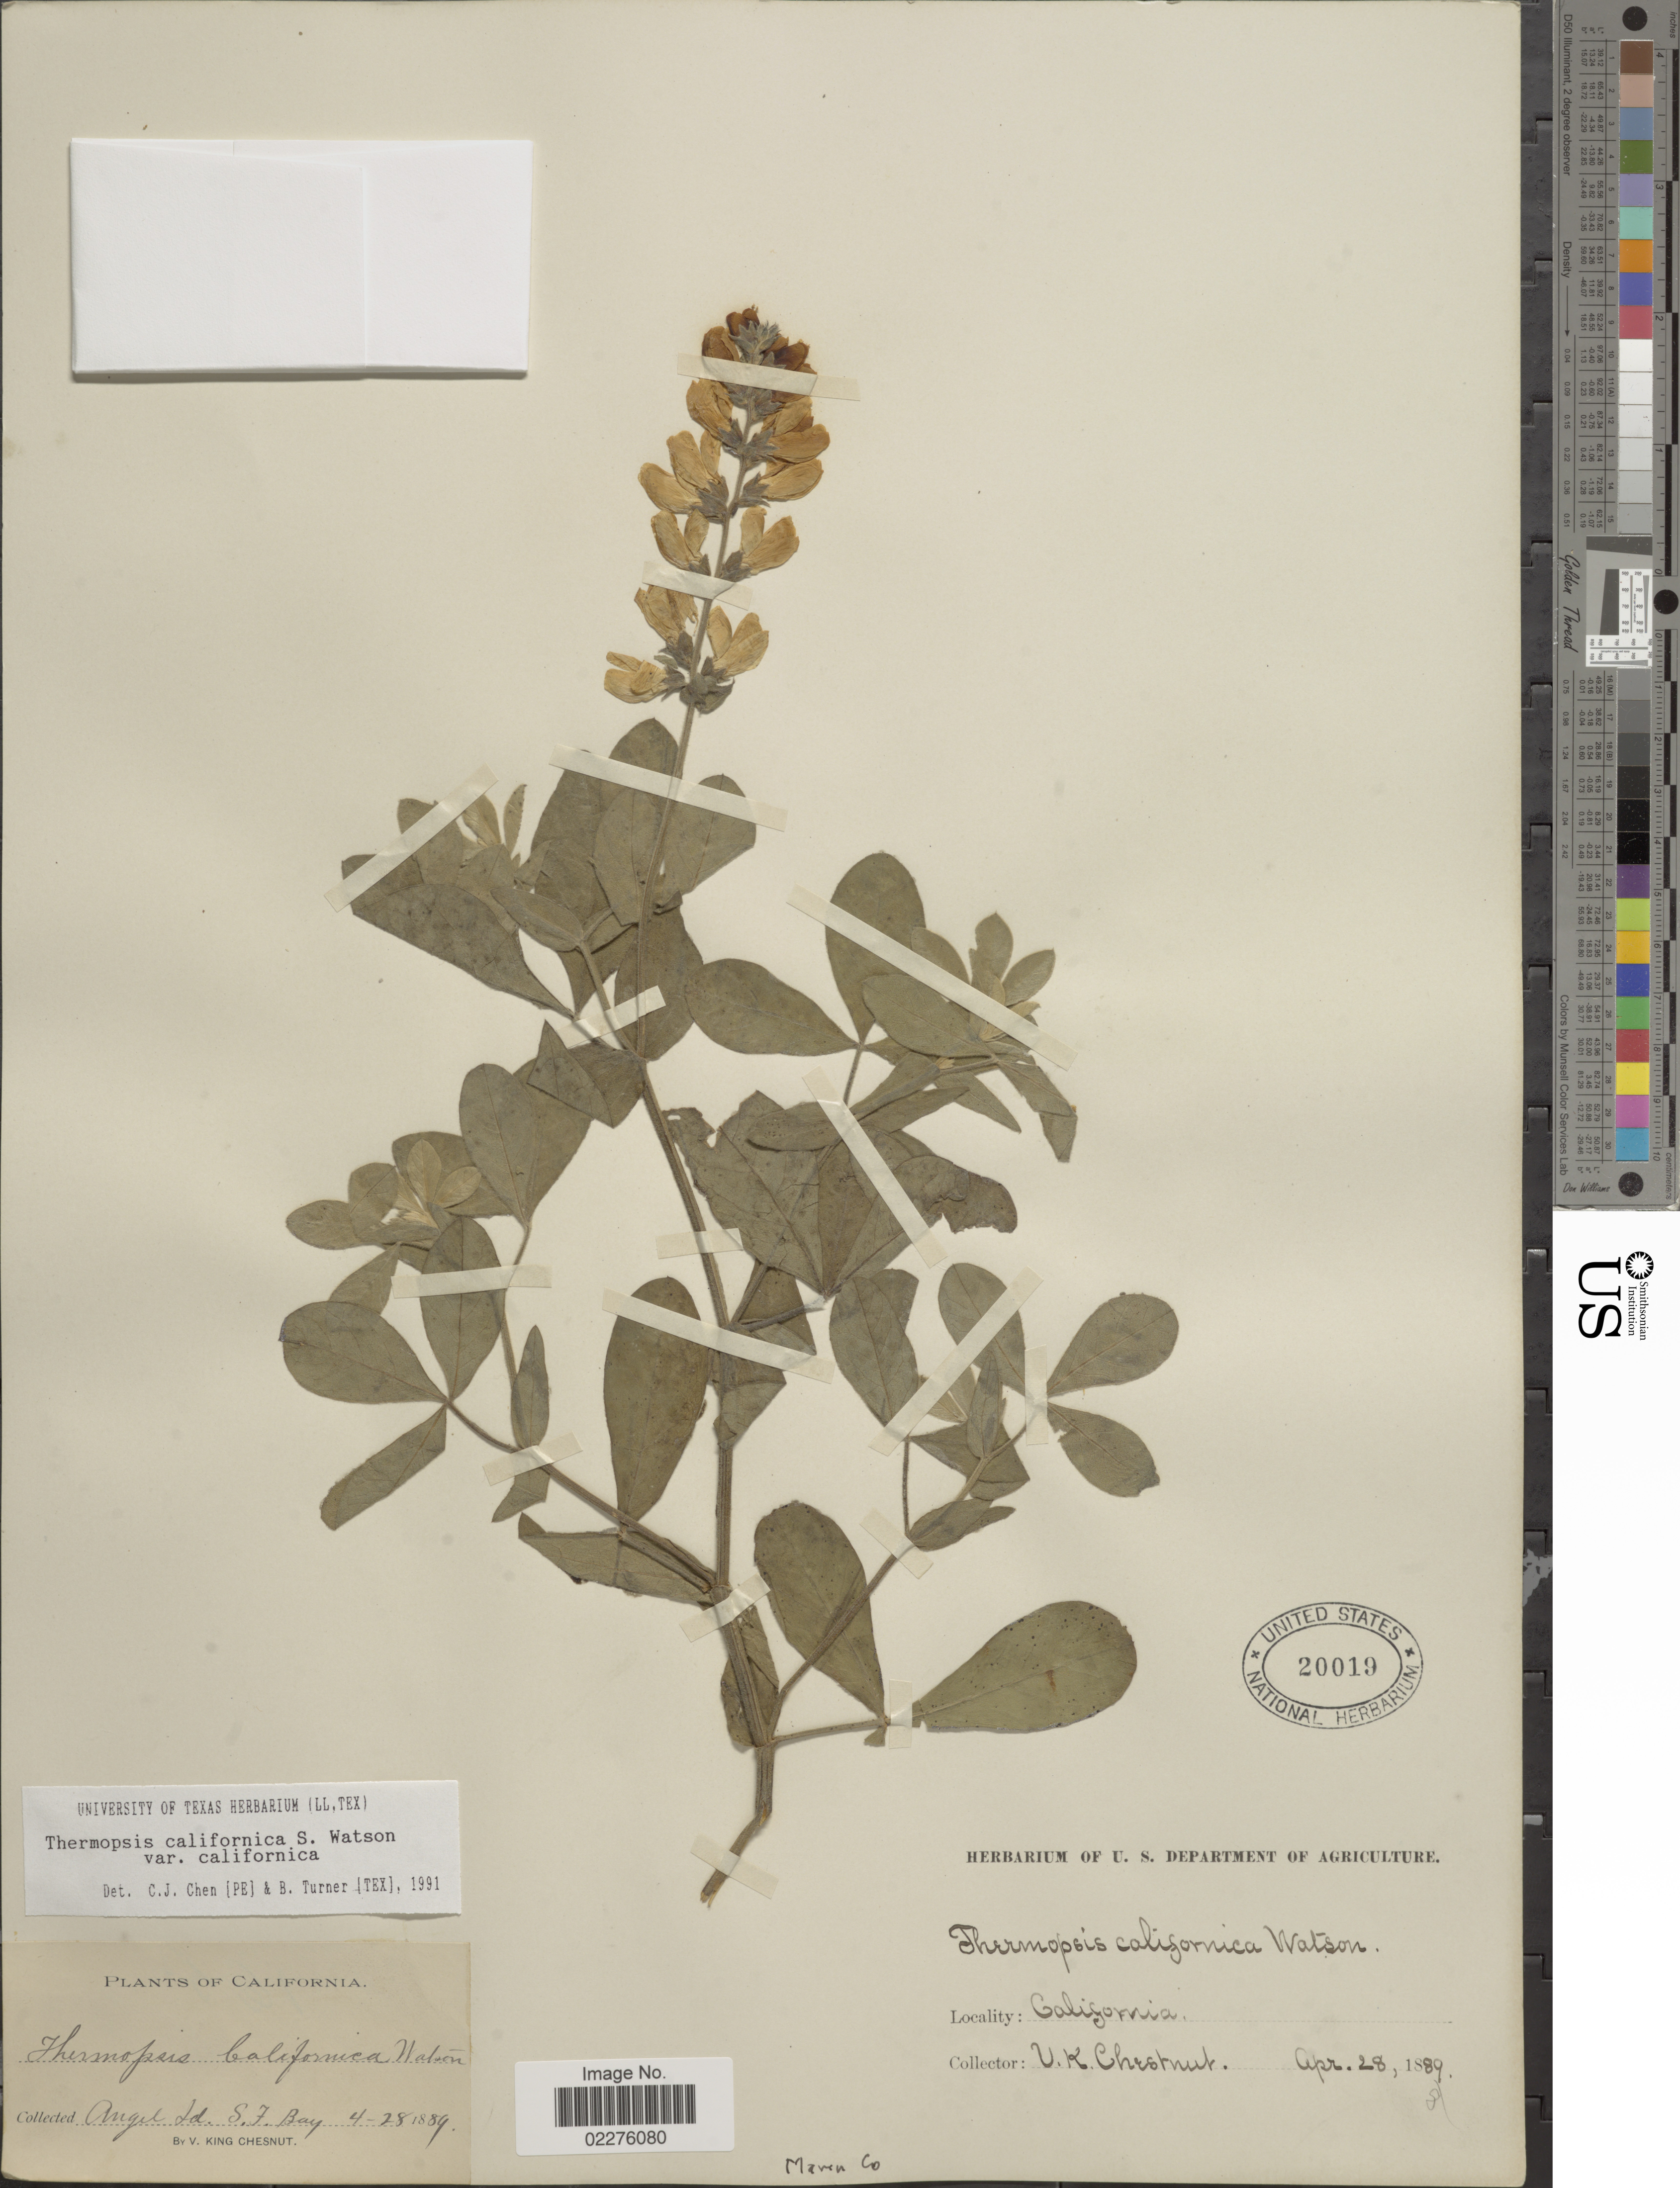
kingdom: Plantae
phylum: Tracheophyta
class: Magnoliopsida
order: Fabales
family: Fabaceae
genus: Thermopsis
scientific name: Thermopsis californica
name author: S. Watson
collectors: V. Chesnut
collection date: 1889-04-28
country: United States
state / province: California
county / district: San Francisco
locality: Angel Id S.F. Bay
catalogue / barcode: US 20019